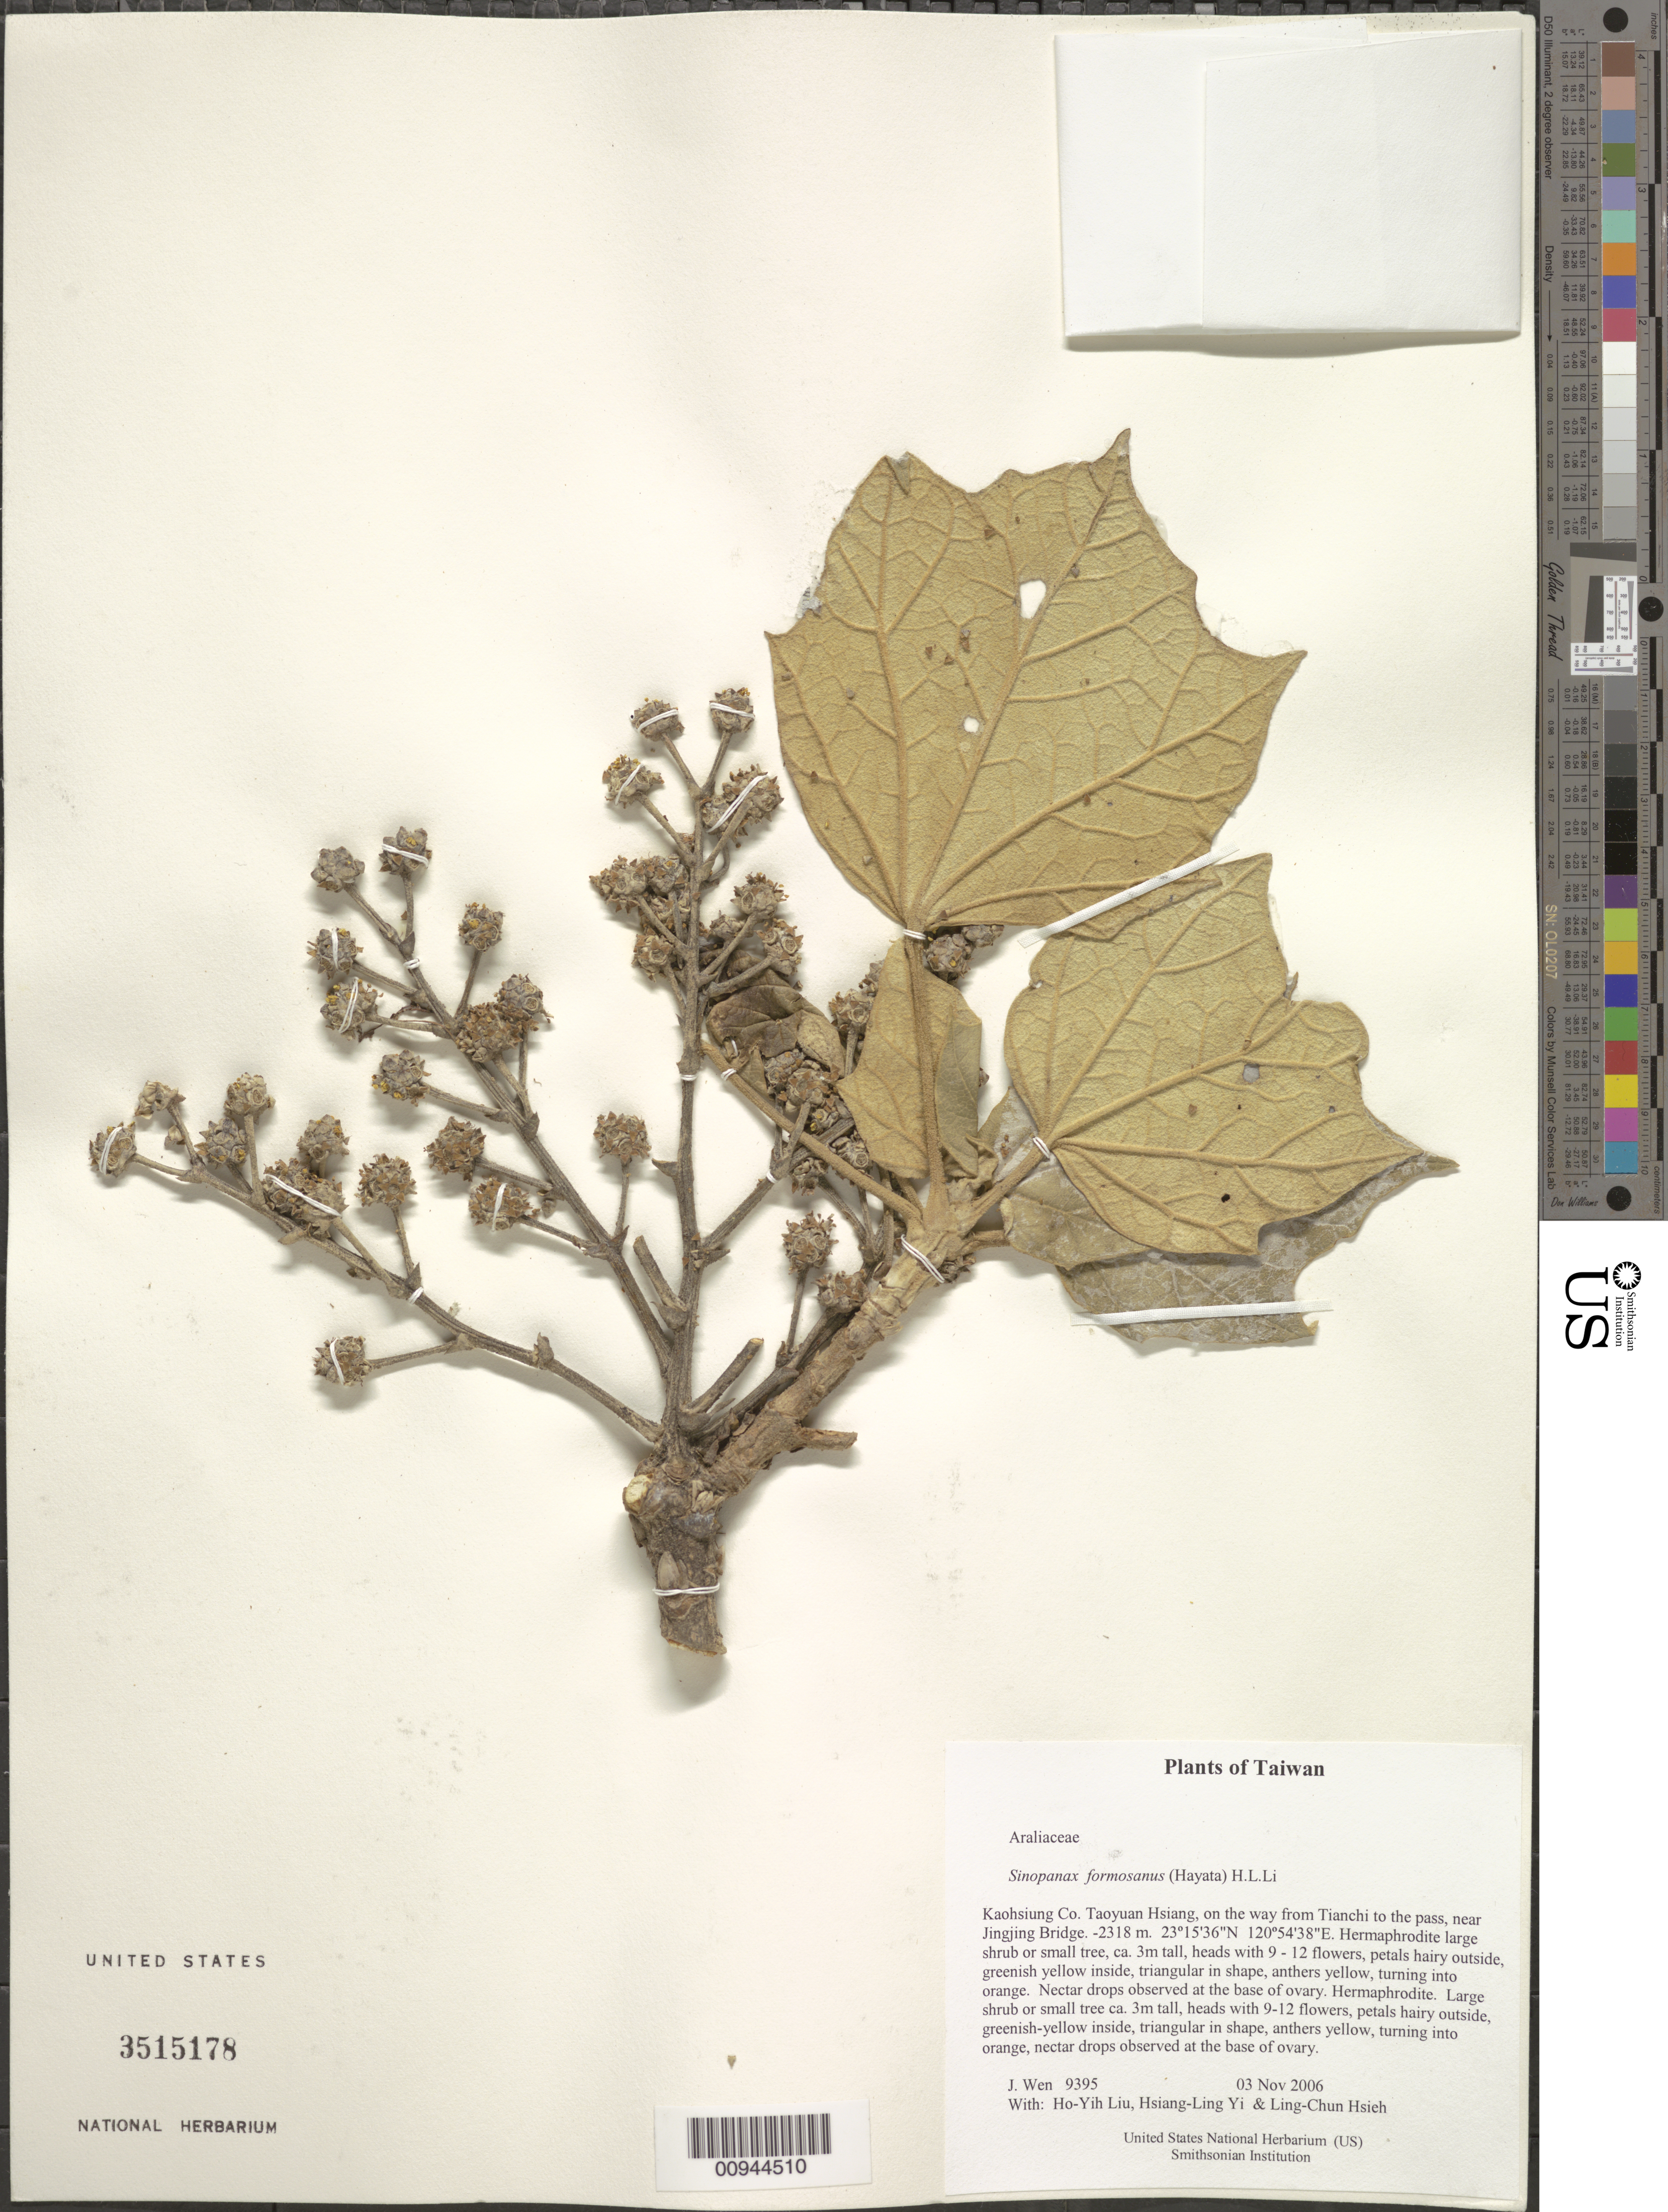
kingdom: Plantae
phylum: Tracheophyta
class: Magnoliopsida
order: Apiales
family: Araliaceae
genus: Sinopanax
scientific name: Sinopanax formosanus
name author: (Hayata) H.L. Li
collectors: J. Wen, H. Liu, H. l. Yi & L. Hsieh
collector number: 9395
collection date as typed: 03 Nov 2006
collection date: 2006-11-03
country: Taiwan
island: Taiwan [Formosa]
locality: Taoyuan Hsiang, on the way from Tianchi to the pass, near Jingjing Bridge.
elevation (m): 2318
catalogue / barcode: US 3515178